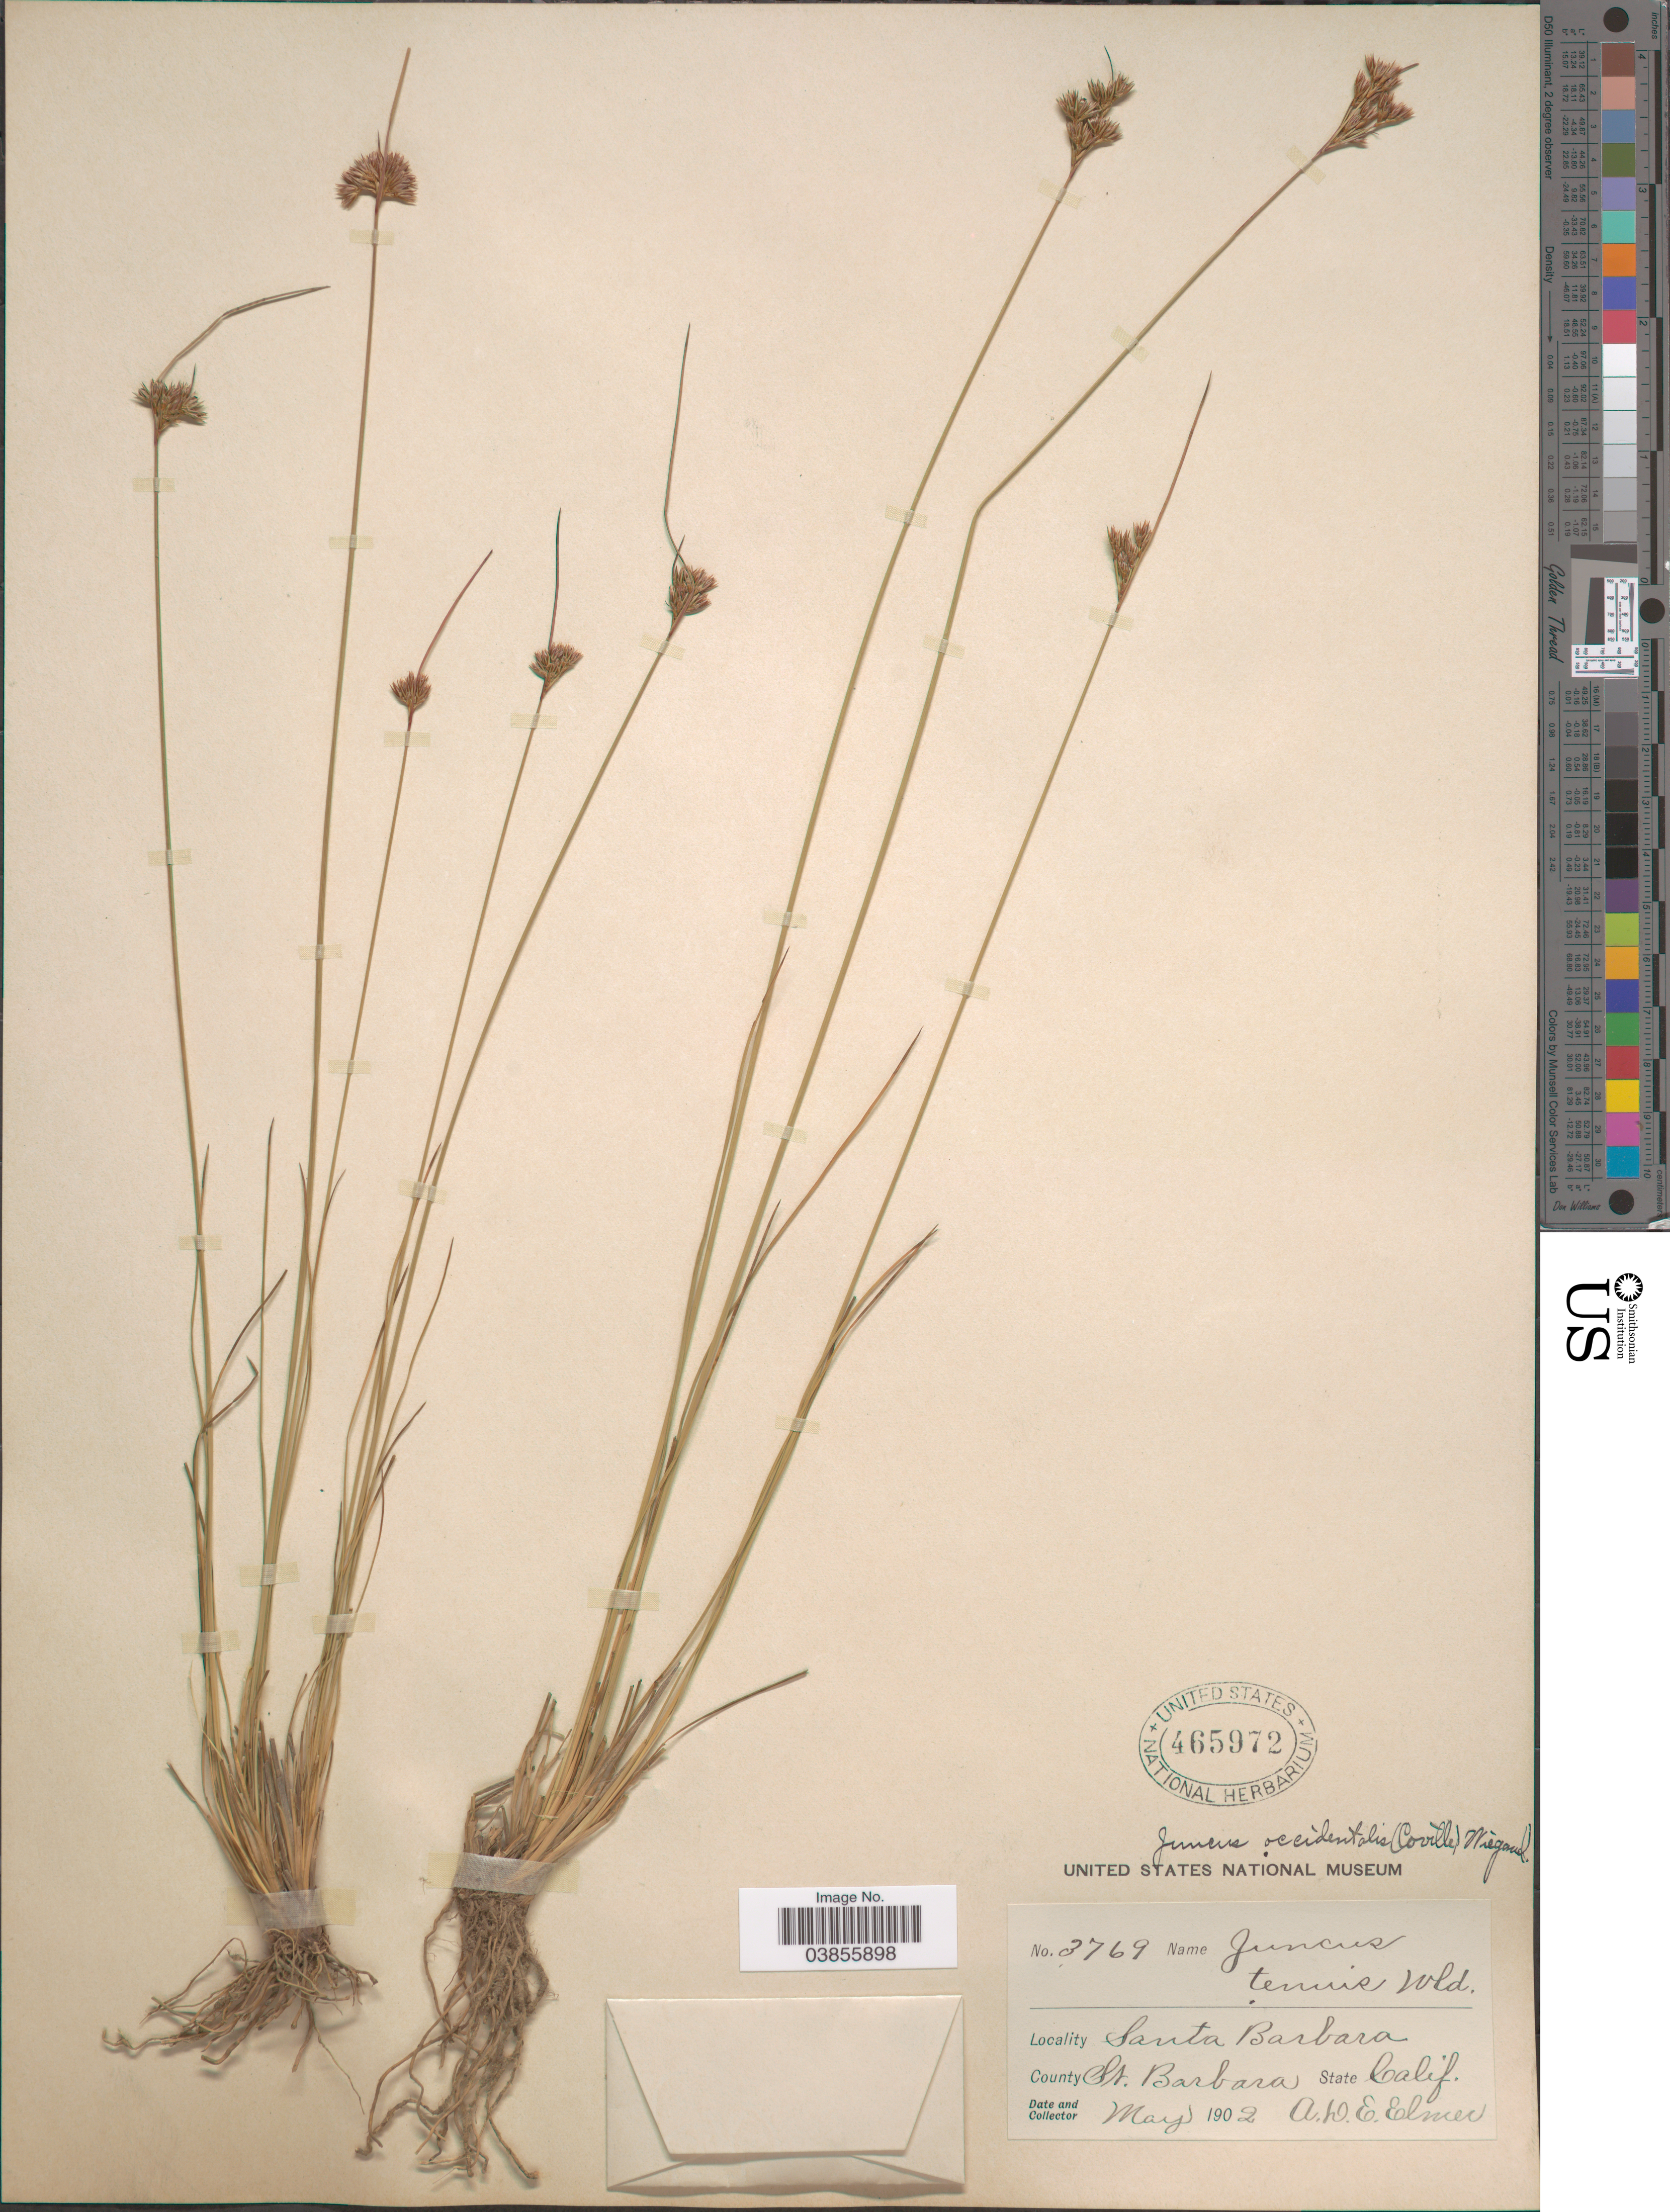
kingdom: Plantae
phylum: Tracheophyta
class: Liliopsida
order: Poales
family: Juncaceae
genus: Juncus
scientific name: Juncus occidentalis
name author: (Coville) Wiegand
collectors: A. D. E. Elmer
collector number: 3769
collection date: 1902-05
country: United States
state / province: California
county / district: Santa Barbara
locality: Santa Barbara. County St. Barbara.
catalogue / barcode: US 465972